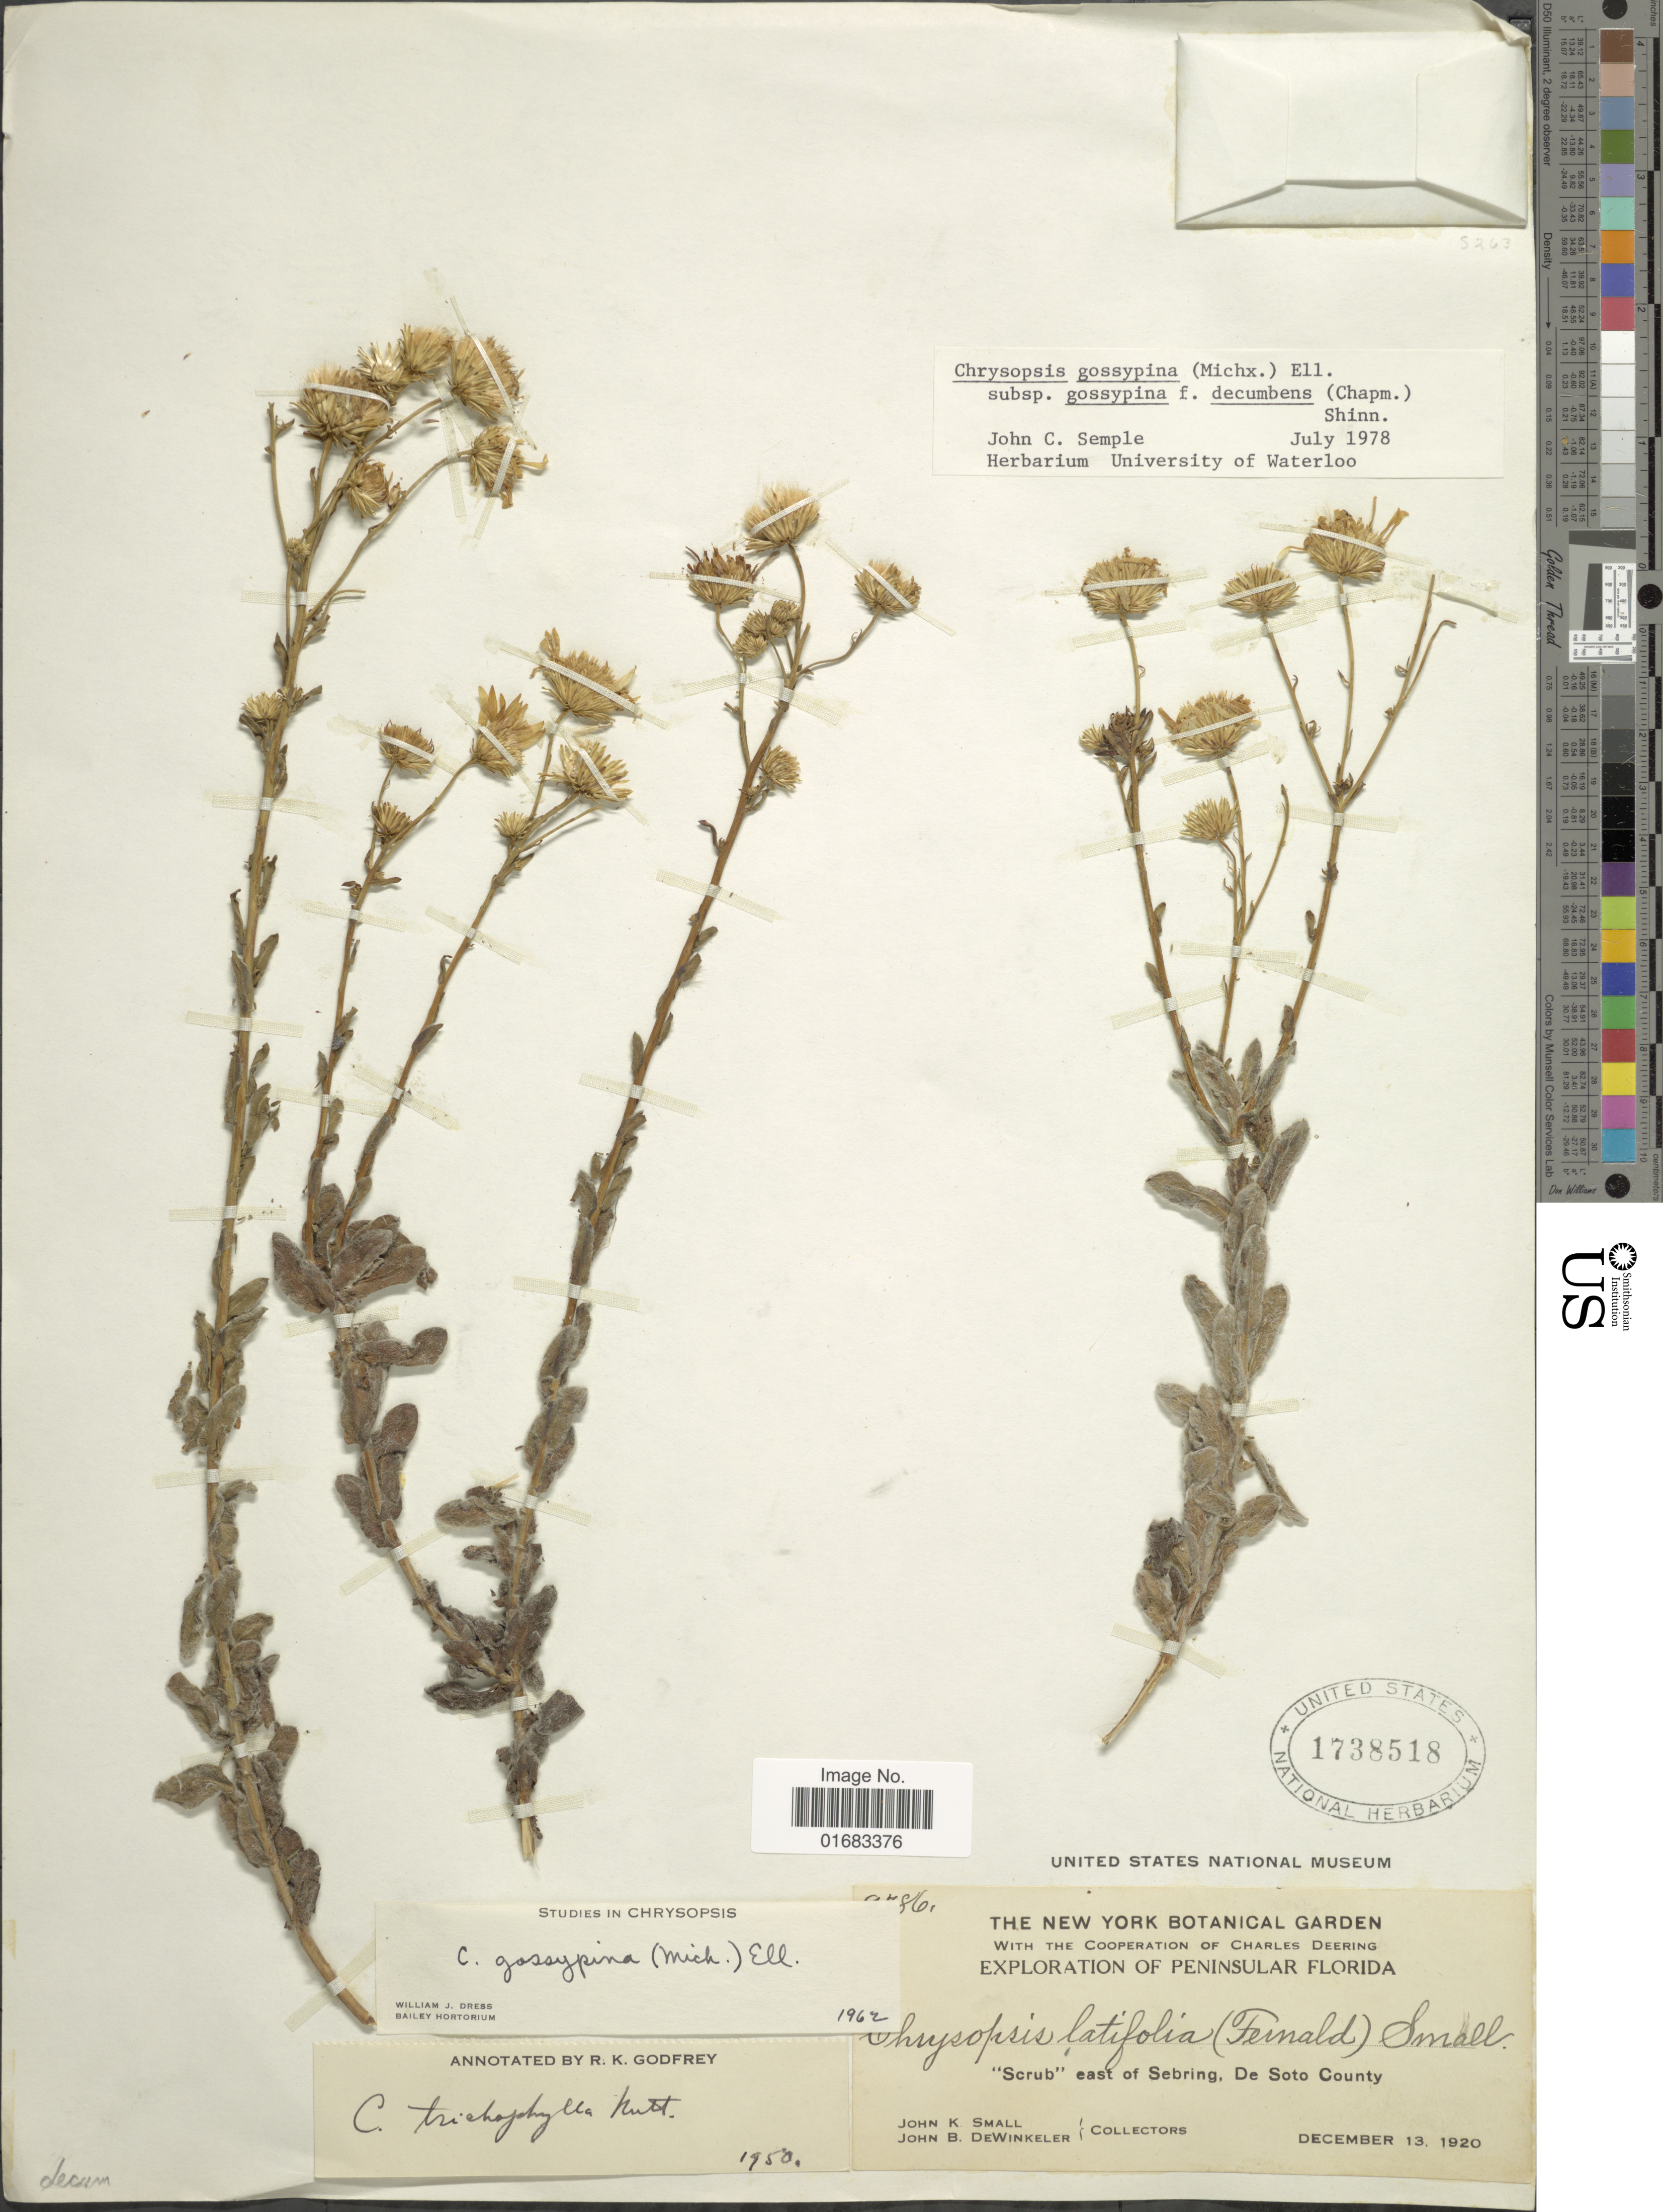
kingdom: Plantae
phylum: Tracheophyta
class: Magnoliopsida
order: Asterales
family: Asteraceae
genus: Chrysopsis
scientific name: Chrysopsis gossypina f. decumbens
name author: (Chapm.) R.K. Godfrey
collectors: J. K. Small & J. B. Dewinkeler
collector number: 86*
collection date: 1920-12-13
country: United States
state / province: Florida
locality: Peninsular Florida. East of Sebring, De Soto County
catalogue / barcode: US 1738518